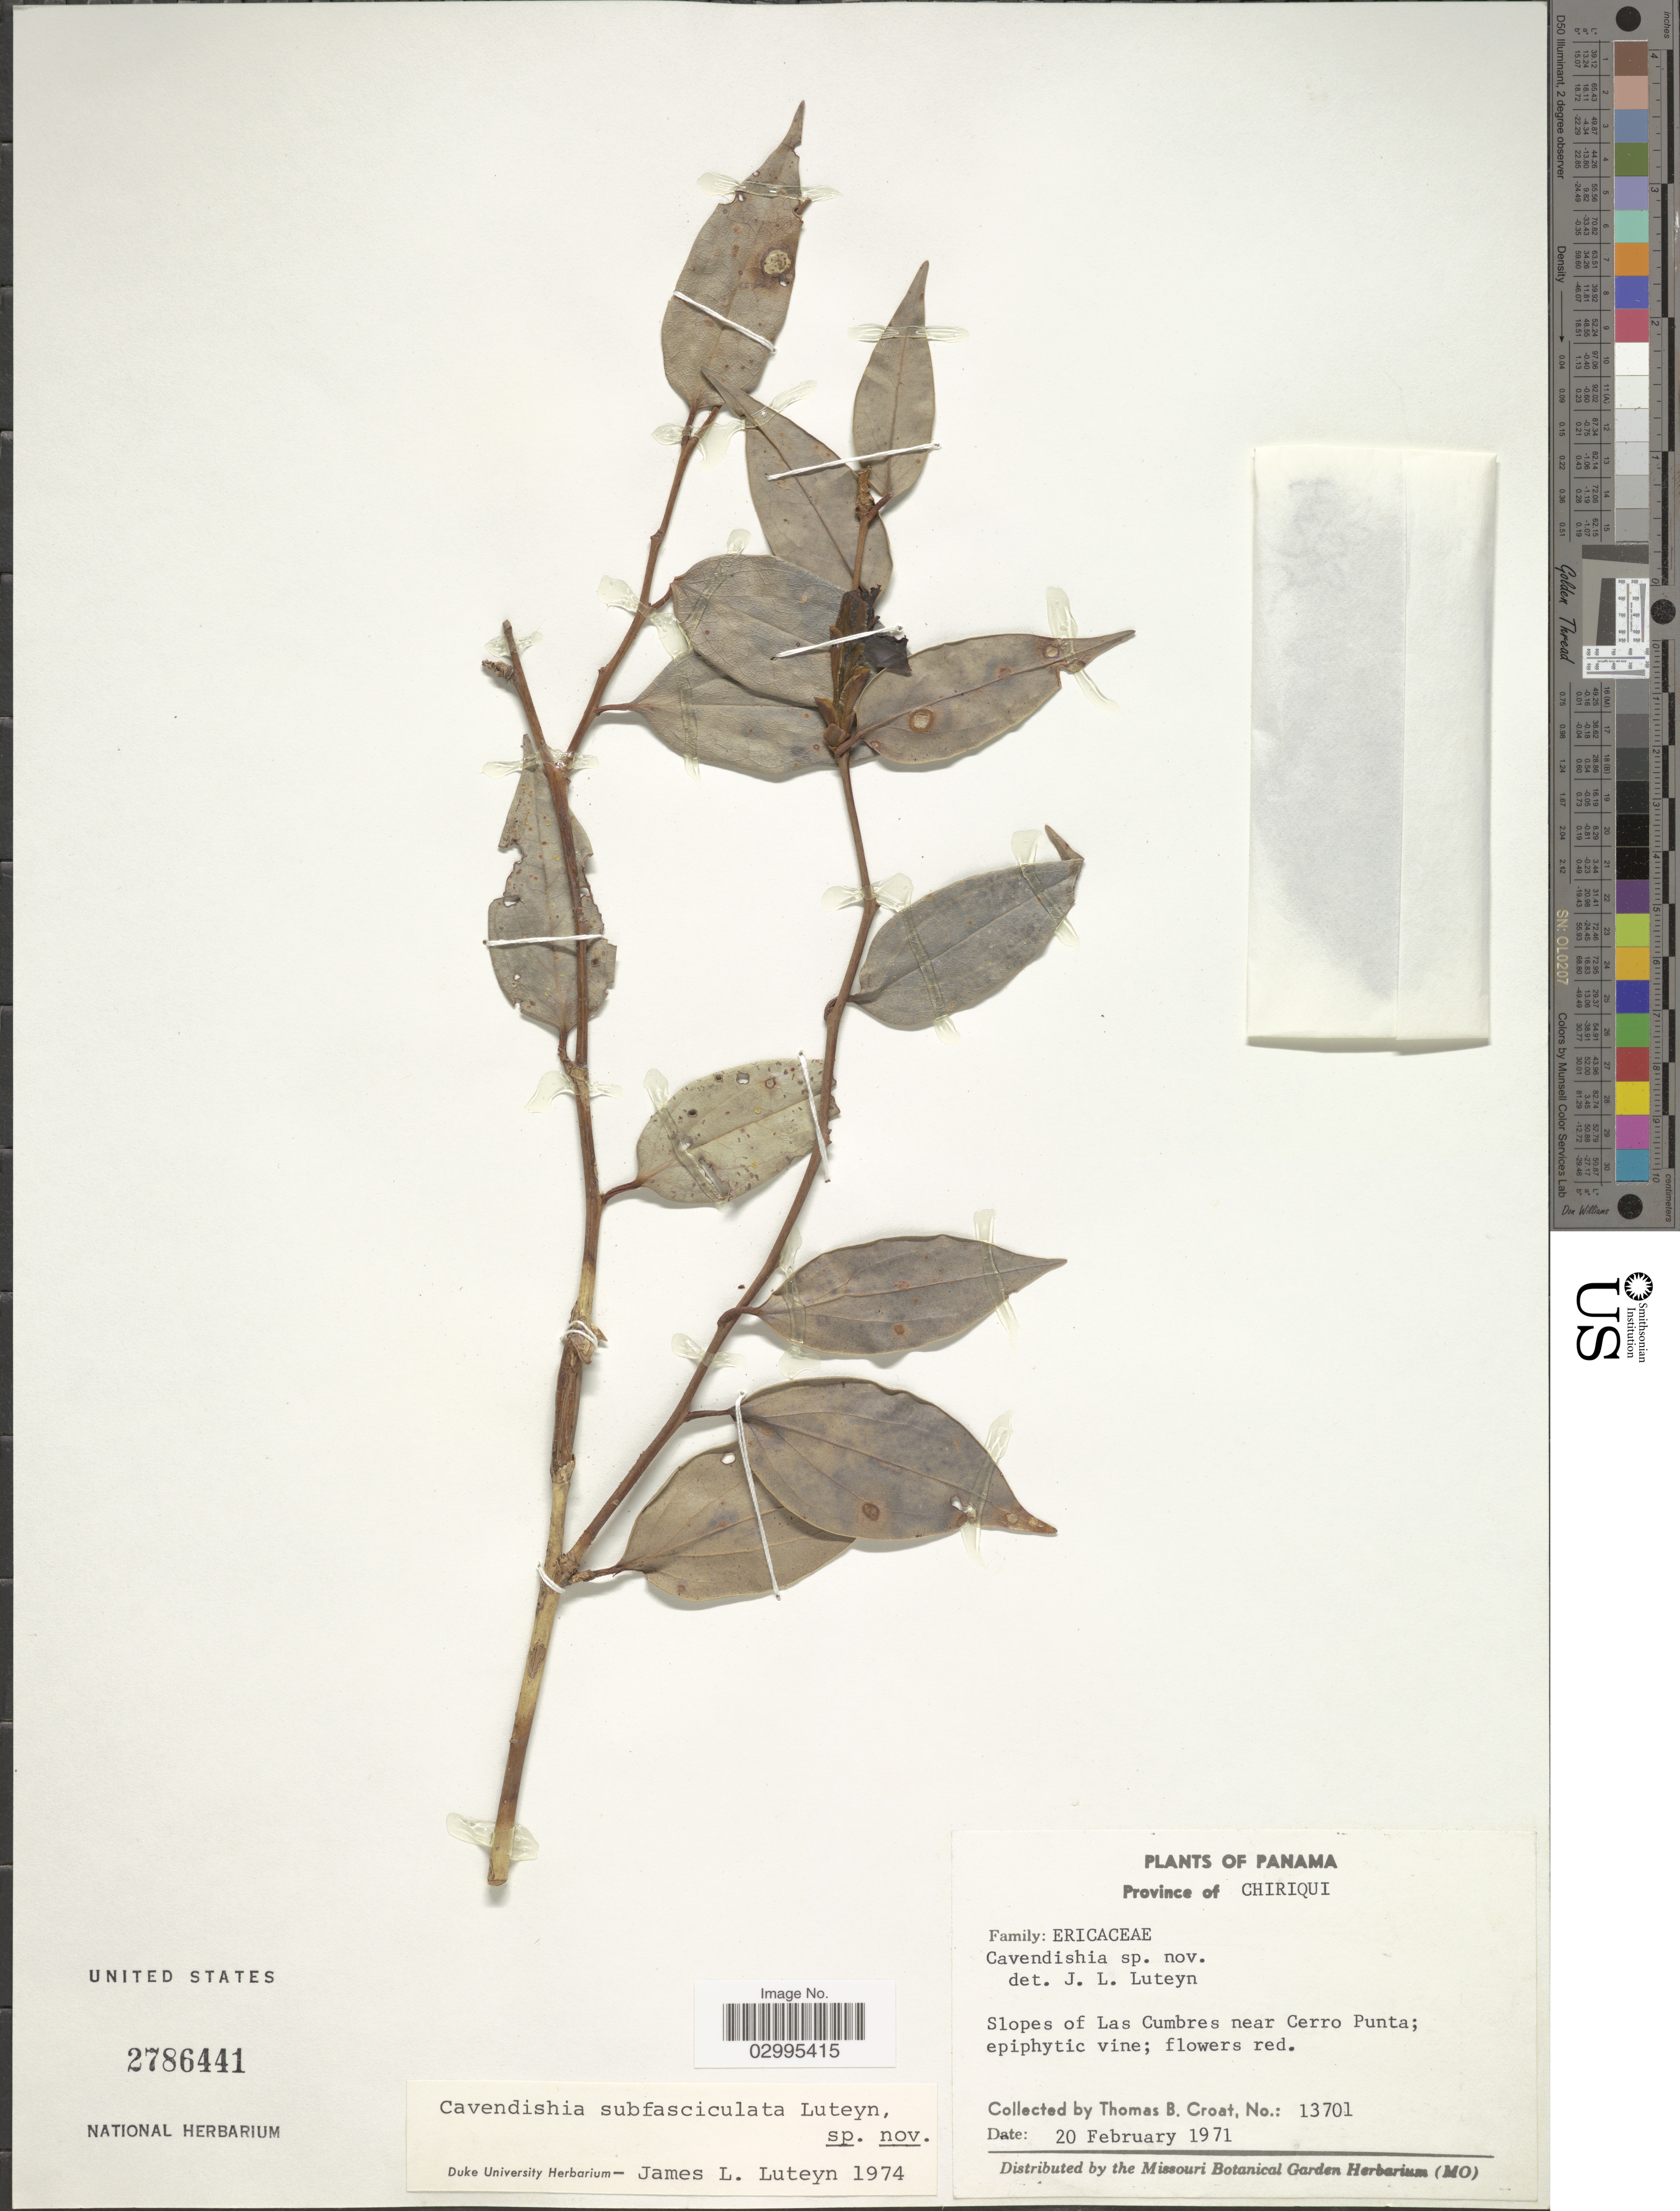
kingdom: Plantae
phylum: Tracheophyta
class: Magnoliopsida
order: Ericales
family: Ericaceae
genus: Cavendishia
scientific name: Cavendishia subfasciculata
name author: Luteyn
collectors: T. B. Croat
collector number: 13701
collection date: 1971-02-20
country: Panama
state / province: Chiriqui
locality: Slopes of Las Cumbres near Cerro Punta.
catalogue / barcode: US 2786441